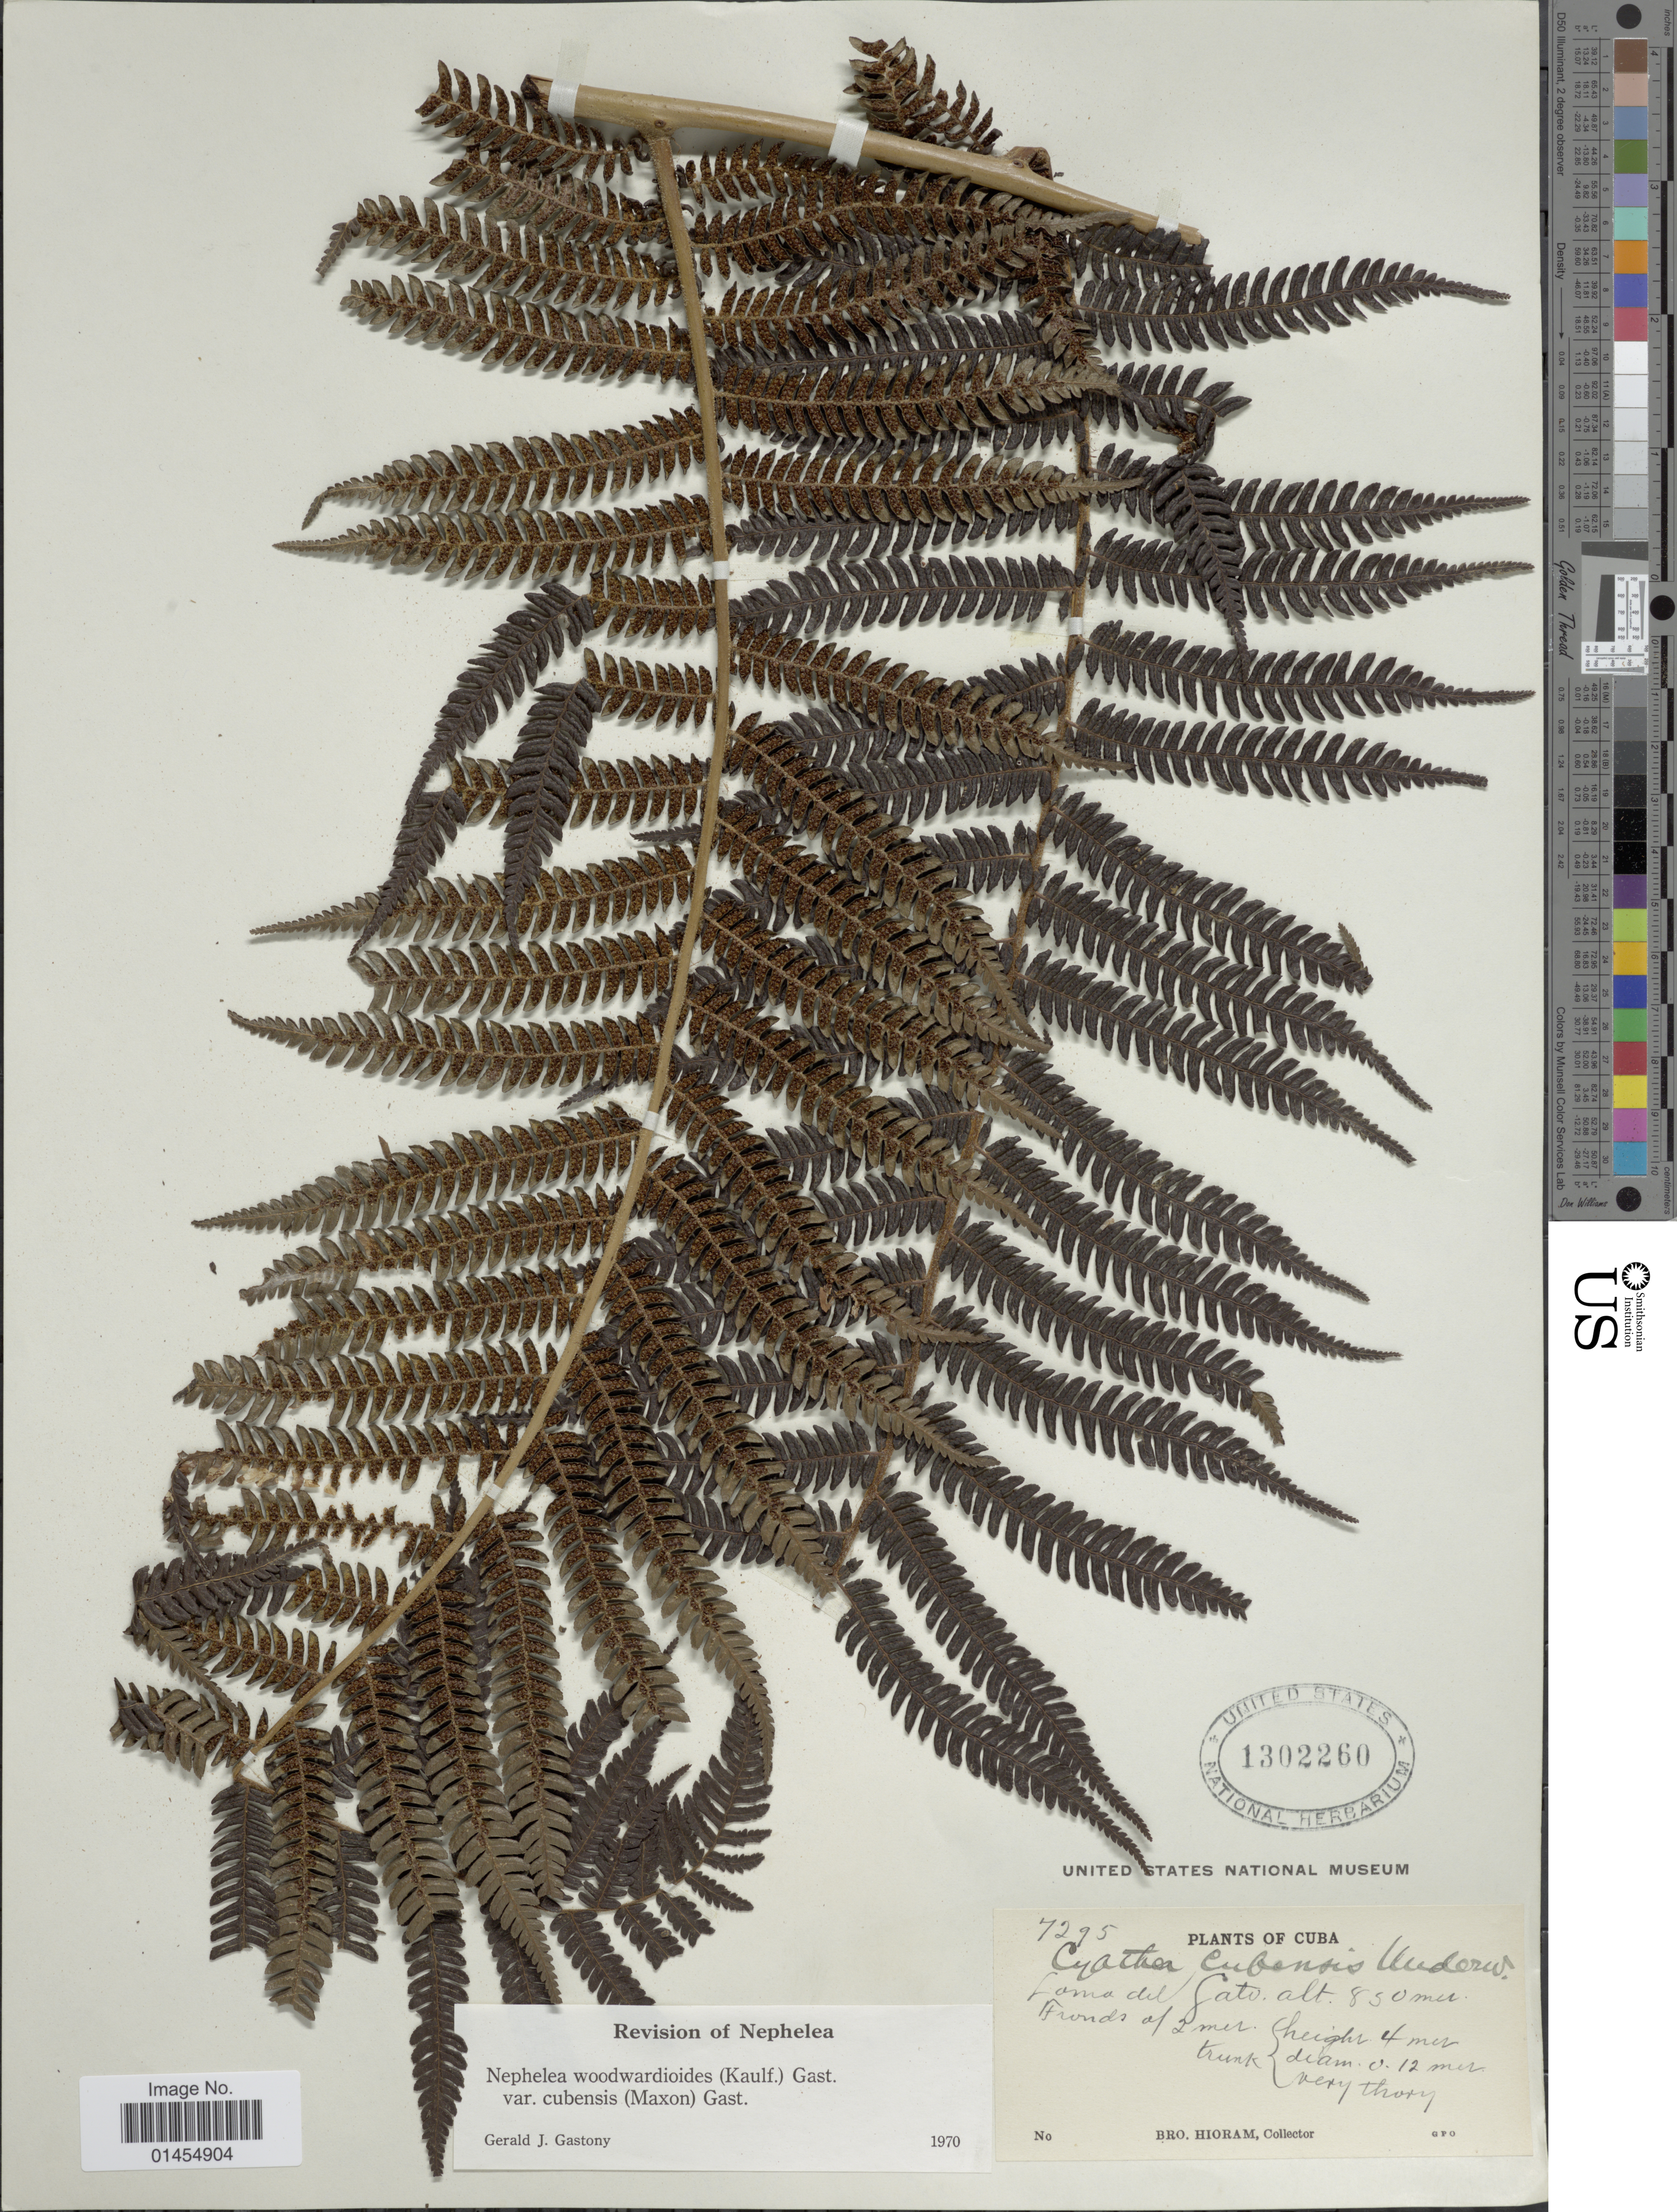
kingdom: Plantae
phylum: Tracheophyta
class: Polypodiopsida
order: Cyatheales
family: Cyatheaceae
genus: Alsophila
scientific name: Alsophila woodwardioides var. cubensis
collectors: Bro. Hioram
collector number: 7295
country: Cuba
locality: Loma del Gato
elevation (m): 850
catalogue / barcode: US 1302260